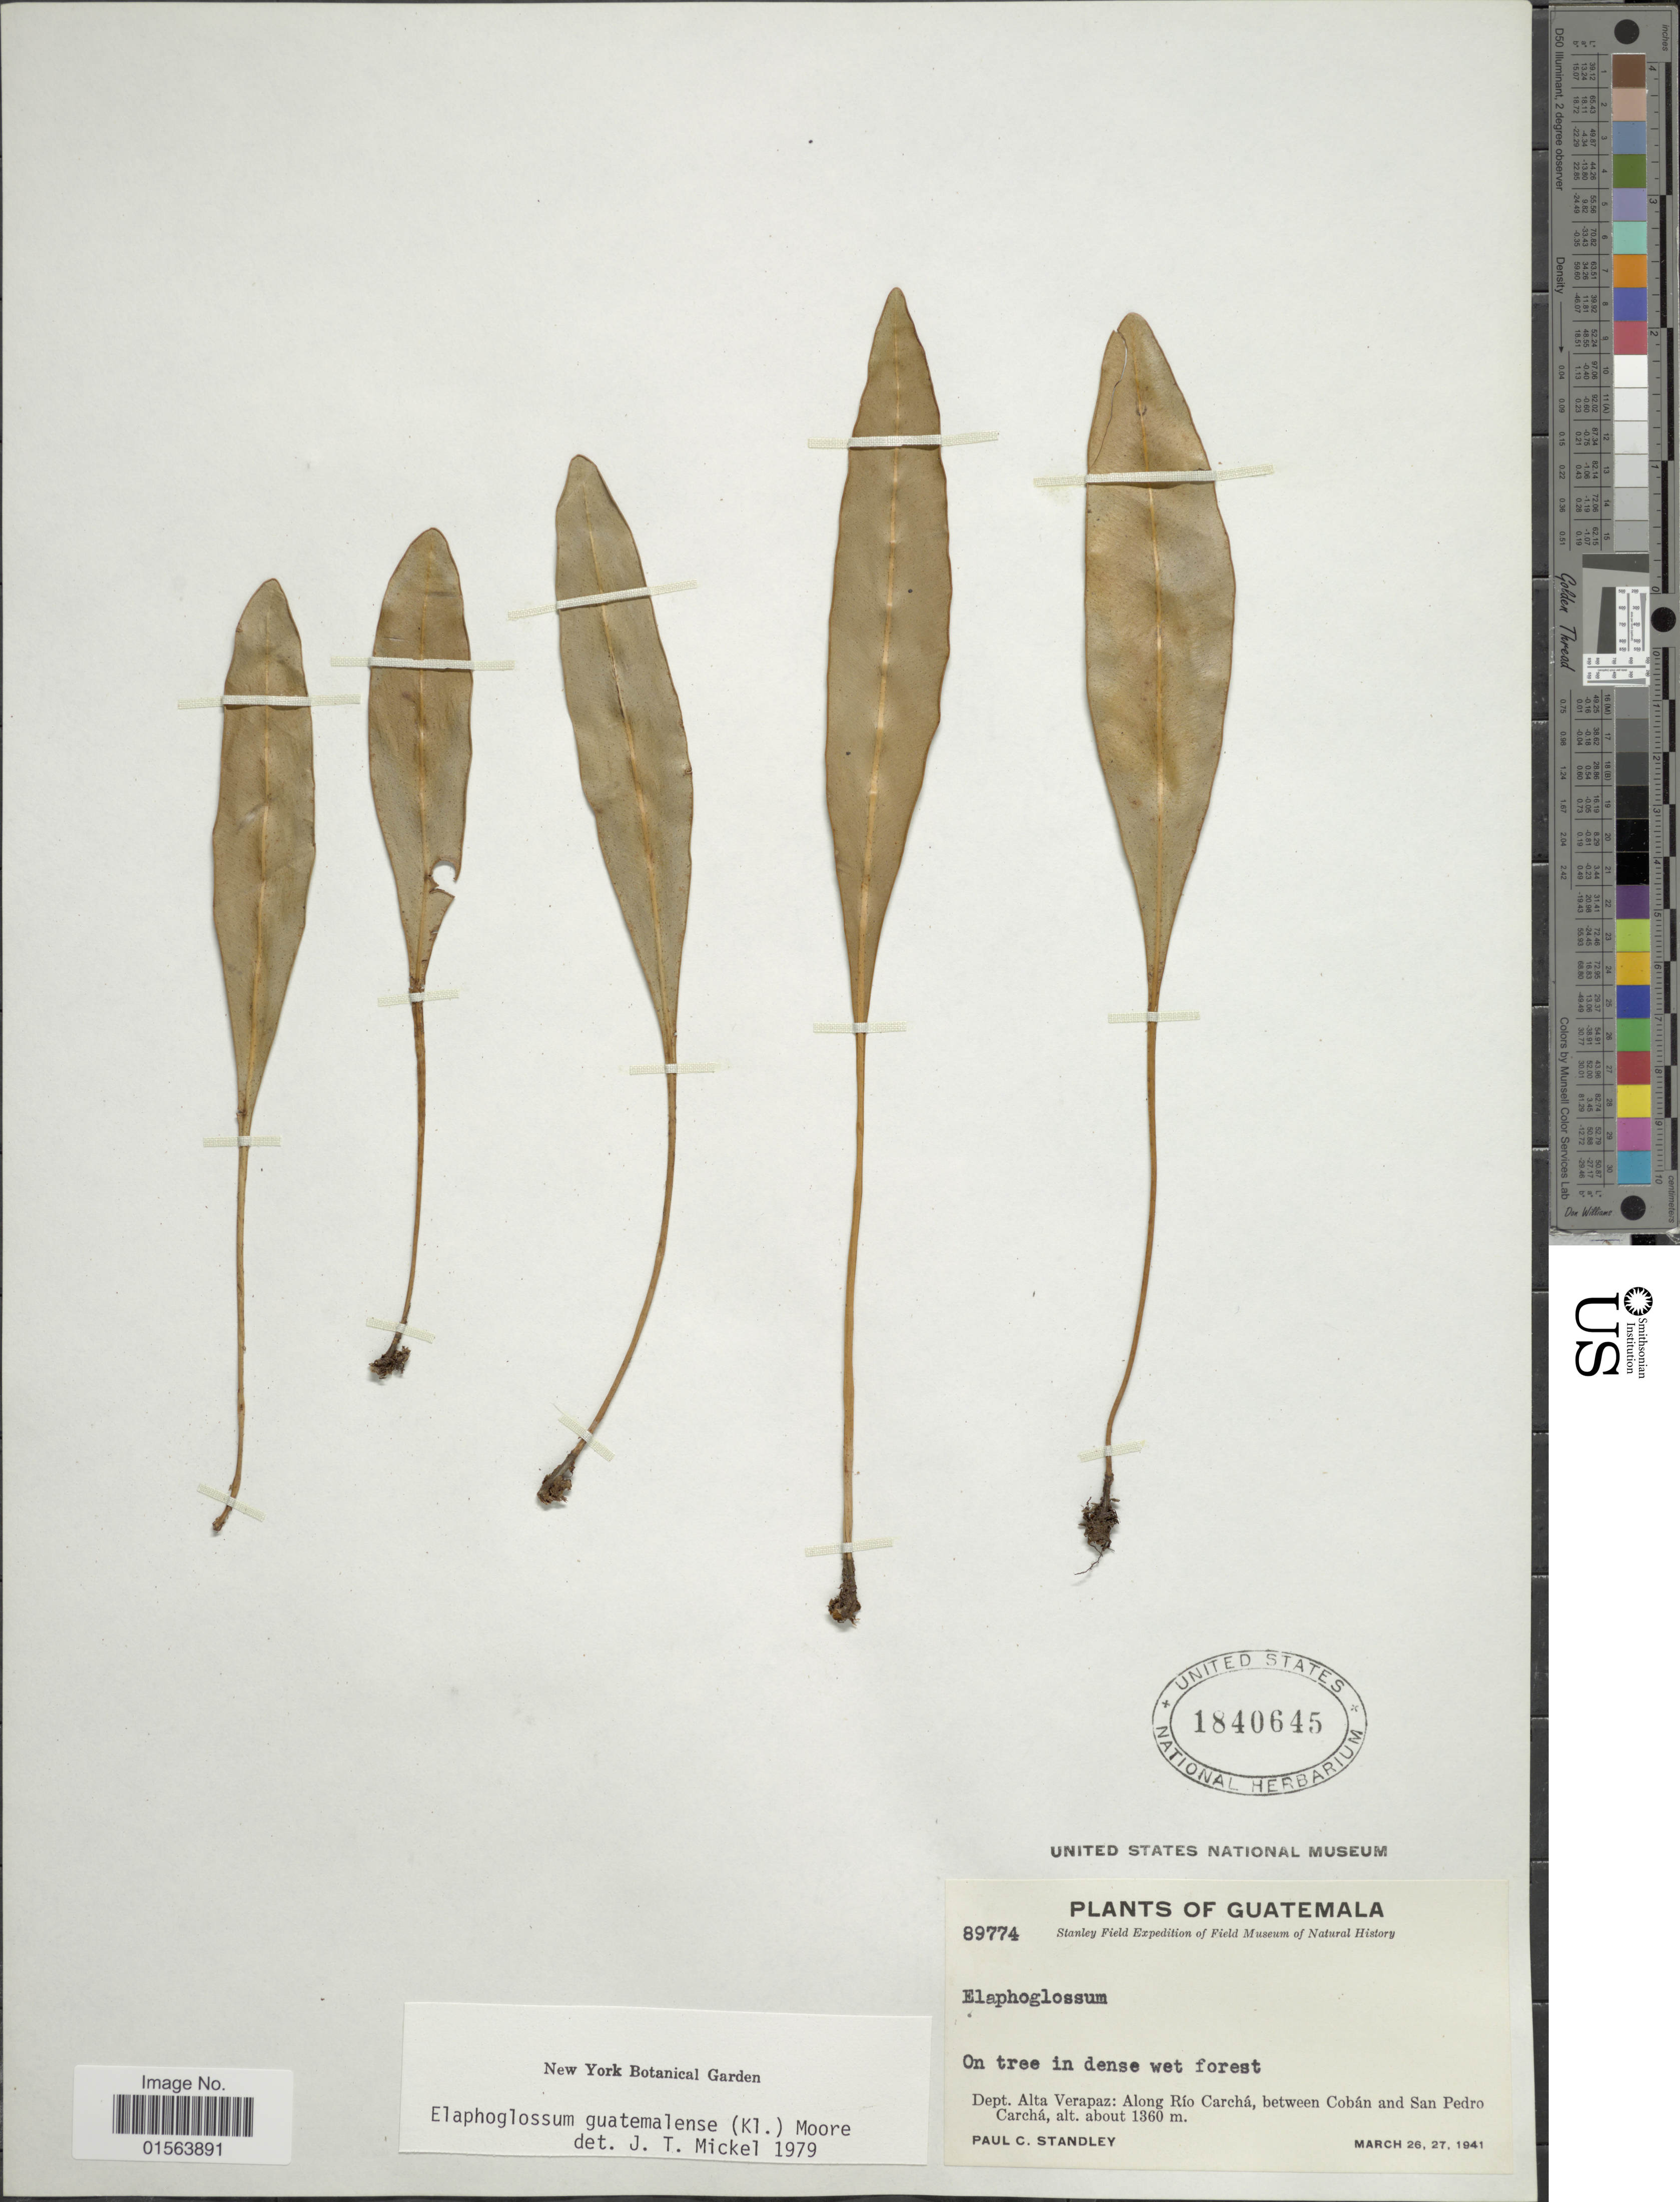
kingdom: Plantae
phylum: Tracheophyta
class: Polypodiopsida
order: Polypodiales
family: Dryopteridaceae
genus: Elaphoglossum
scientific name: Elaphoglossum guatemalense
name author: (Klotzsch) T. Moore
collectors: P. C. Standley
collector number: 89774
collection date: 1941-03-26/1941-03-27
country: Guatemala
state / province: Alta Verapaz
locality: Dept. Alta VErapaz: along Rio Carcha, between Coban and San Pedro Carcha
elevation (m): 1360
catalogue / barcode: US 1840645